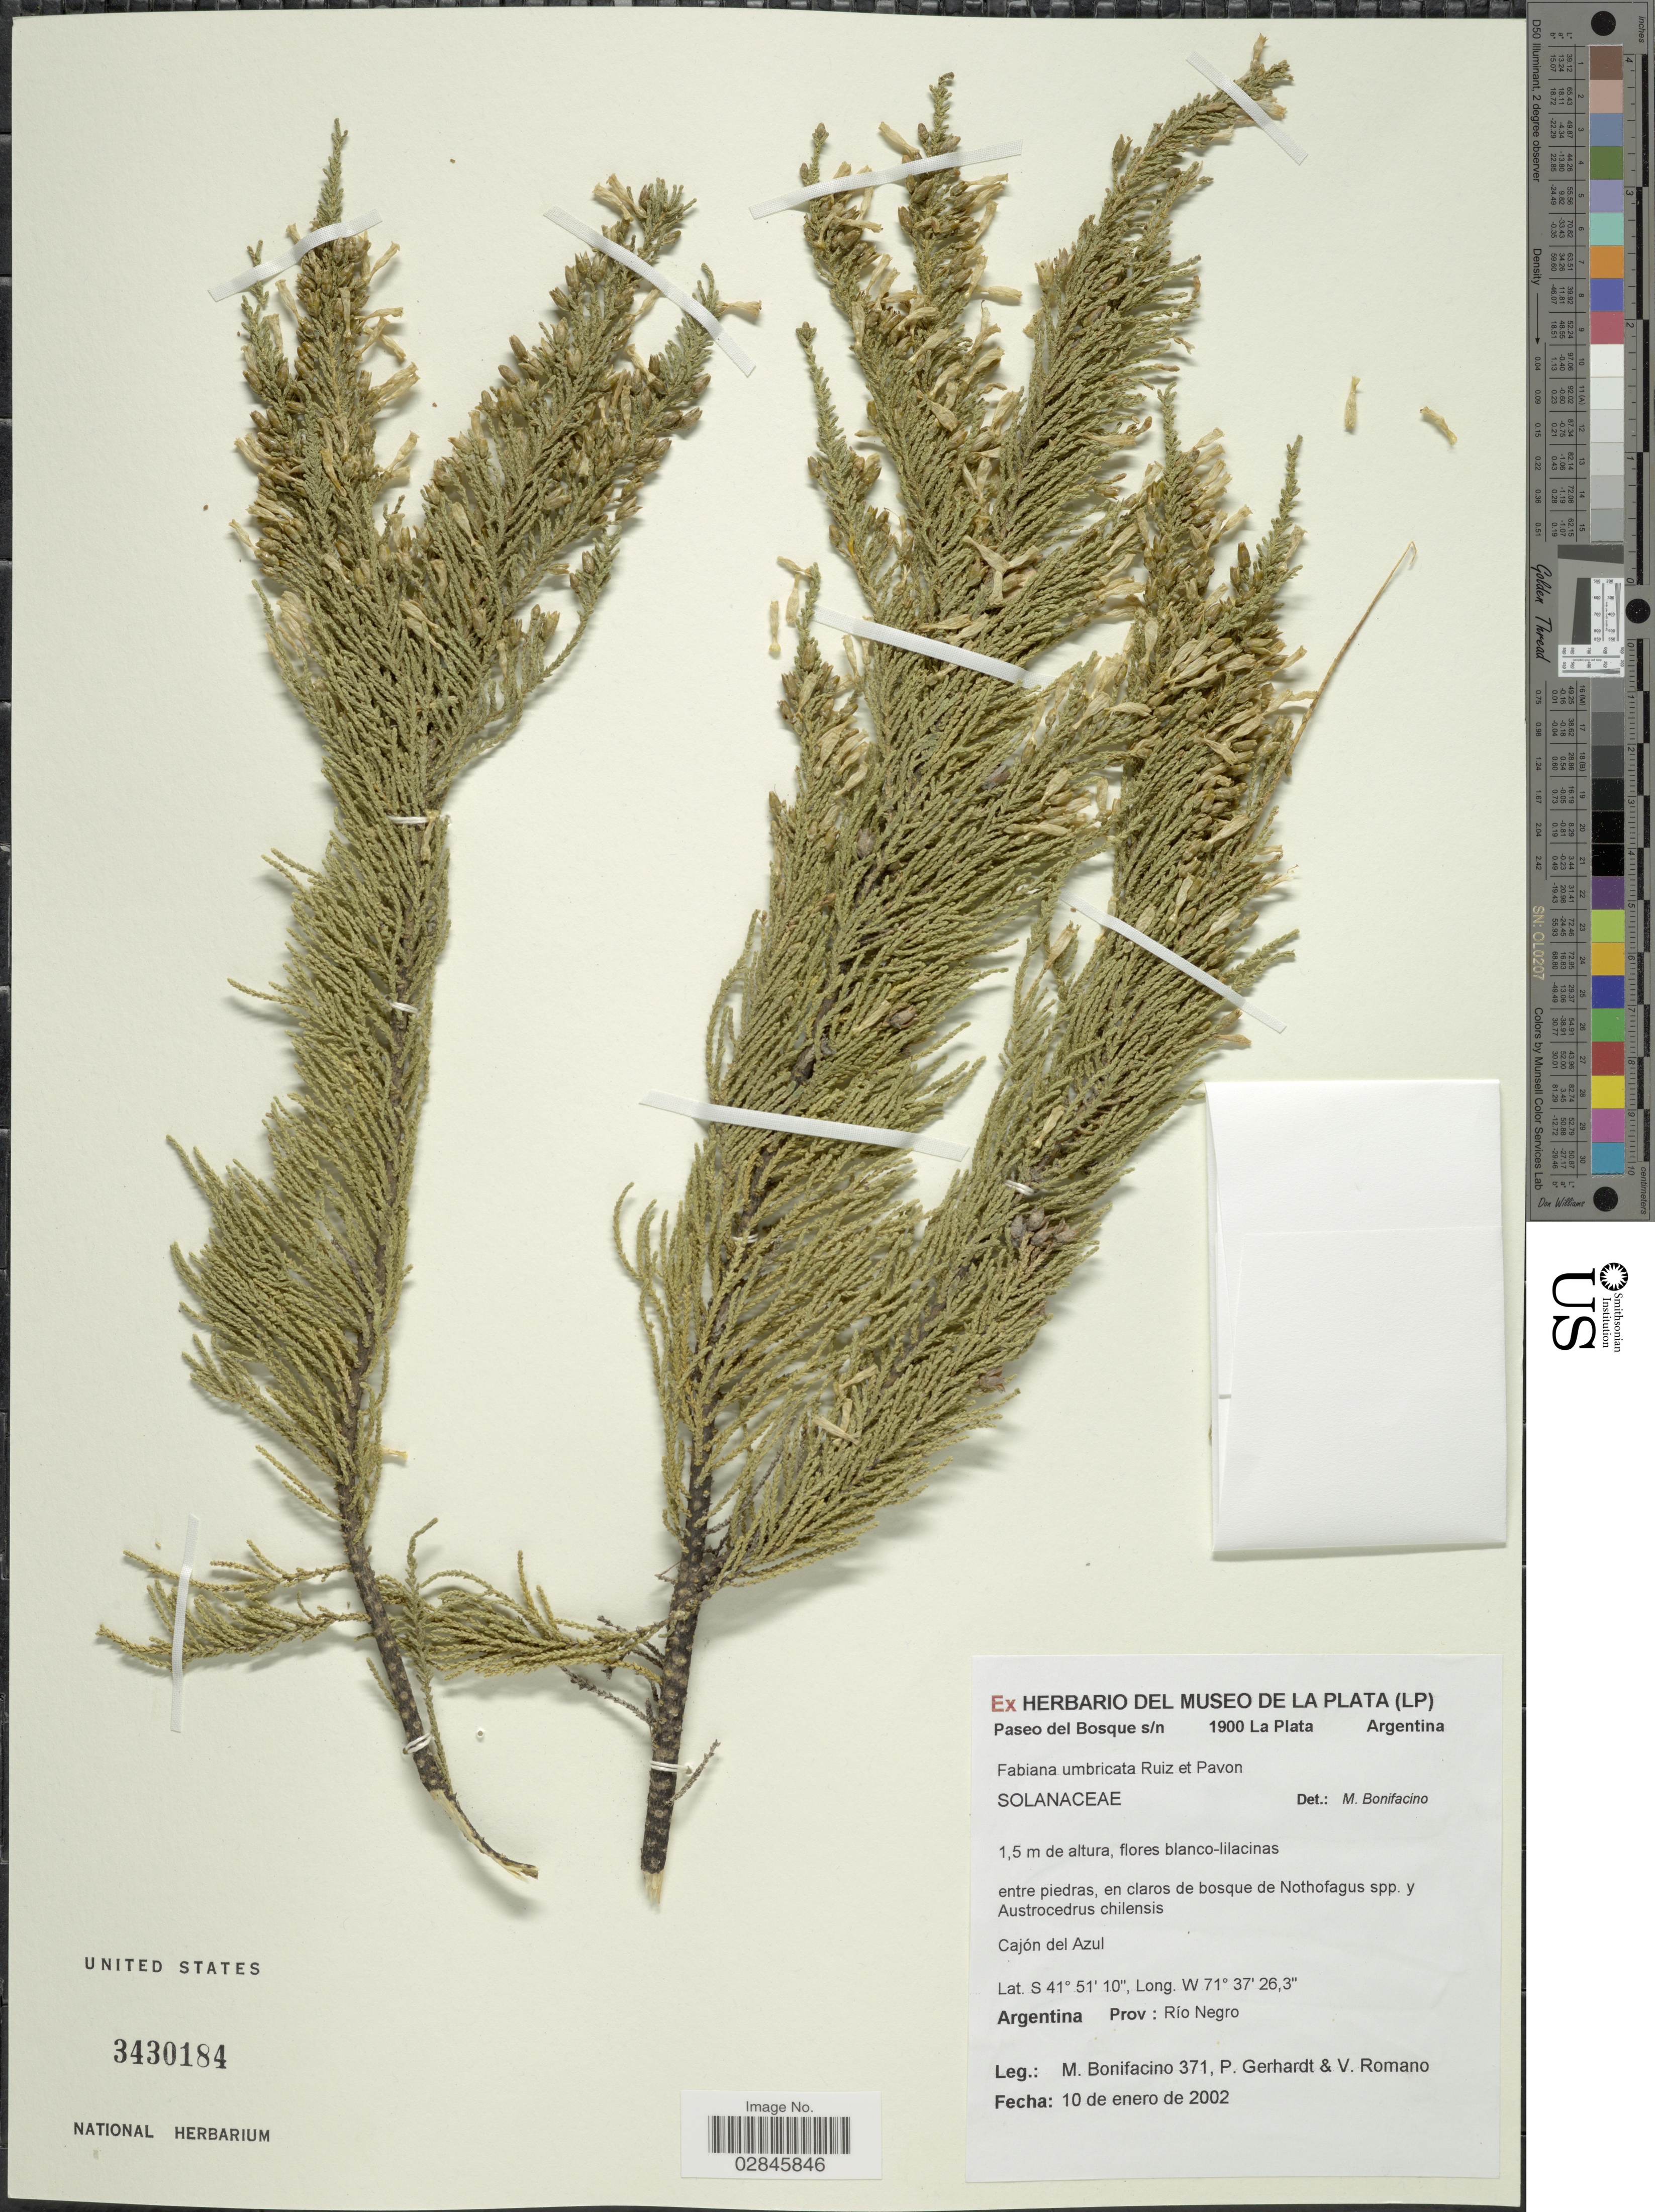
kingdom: Plantae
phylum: Tracheophyta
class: Magnoliopsida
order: Solanales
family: Solanaceae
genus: Fabiana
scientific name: Fabiana imbricata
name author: Ruiz & Pav.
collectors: M. Bonifacino, P. Gerhardt & V. Romano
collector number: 0371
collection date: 2002-01-10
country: Argentina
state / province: Rio Negro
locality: Cajón del Azul.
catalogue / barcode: US 3430184